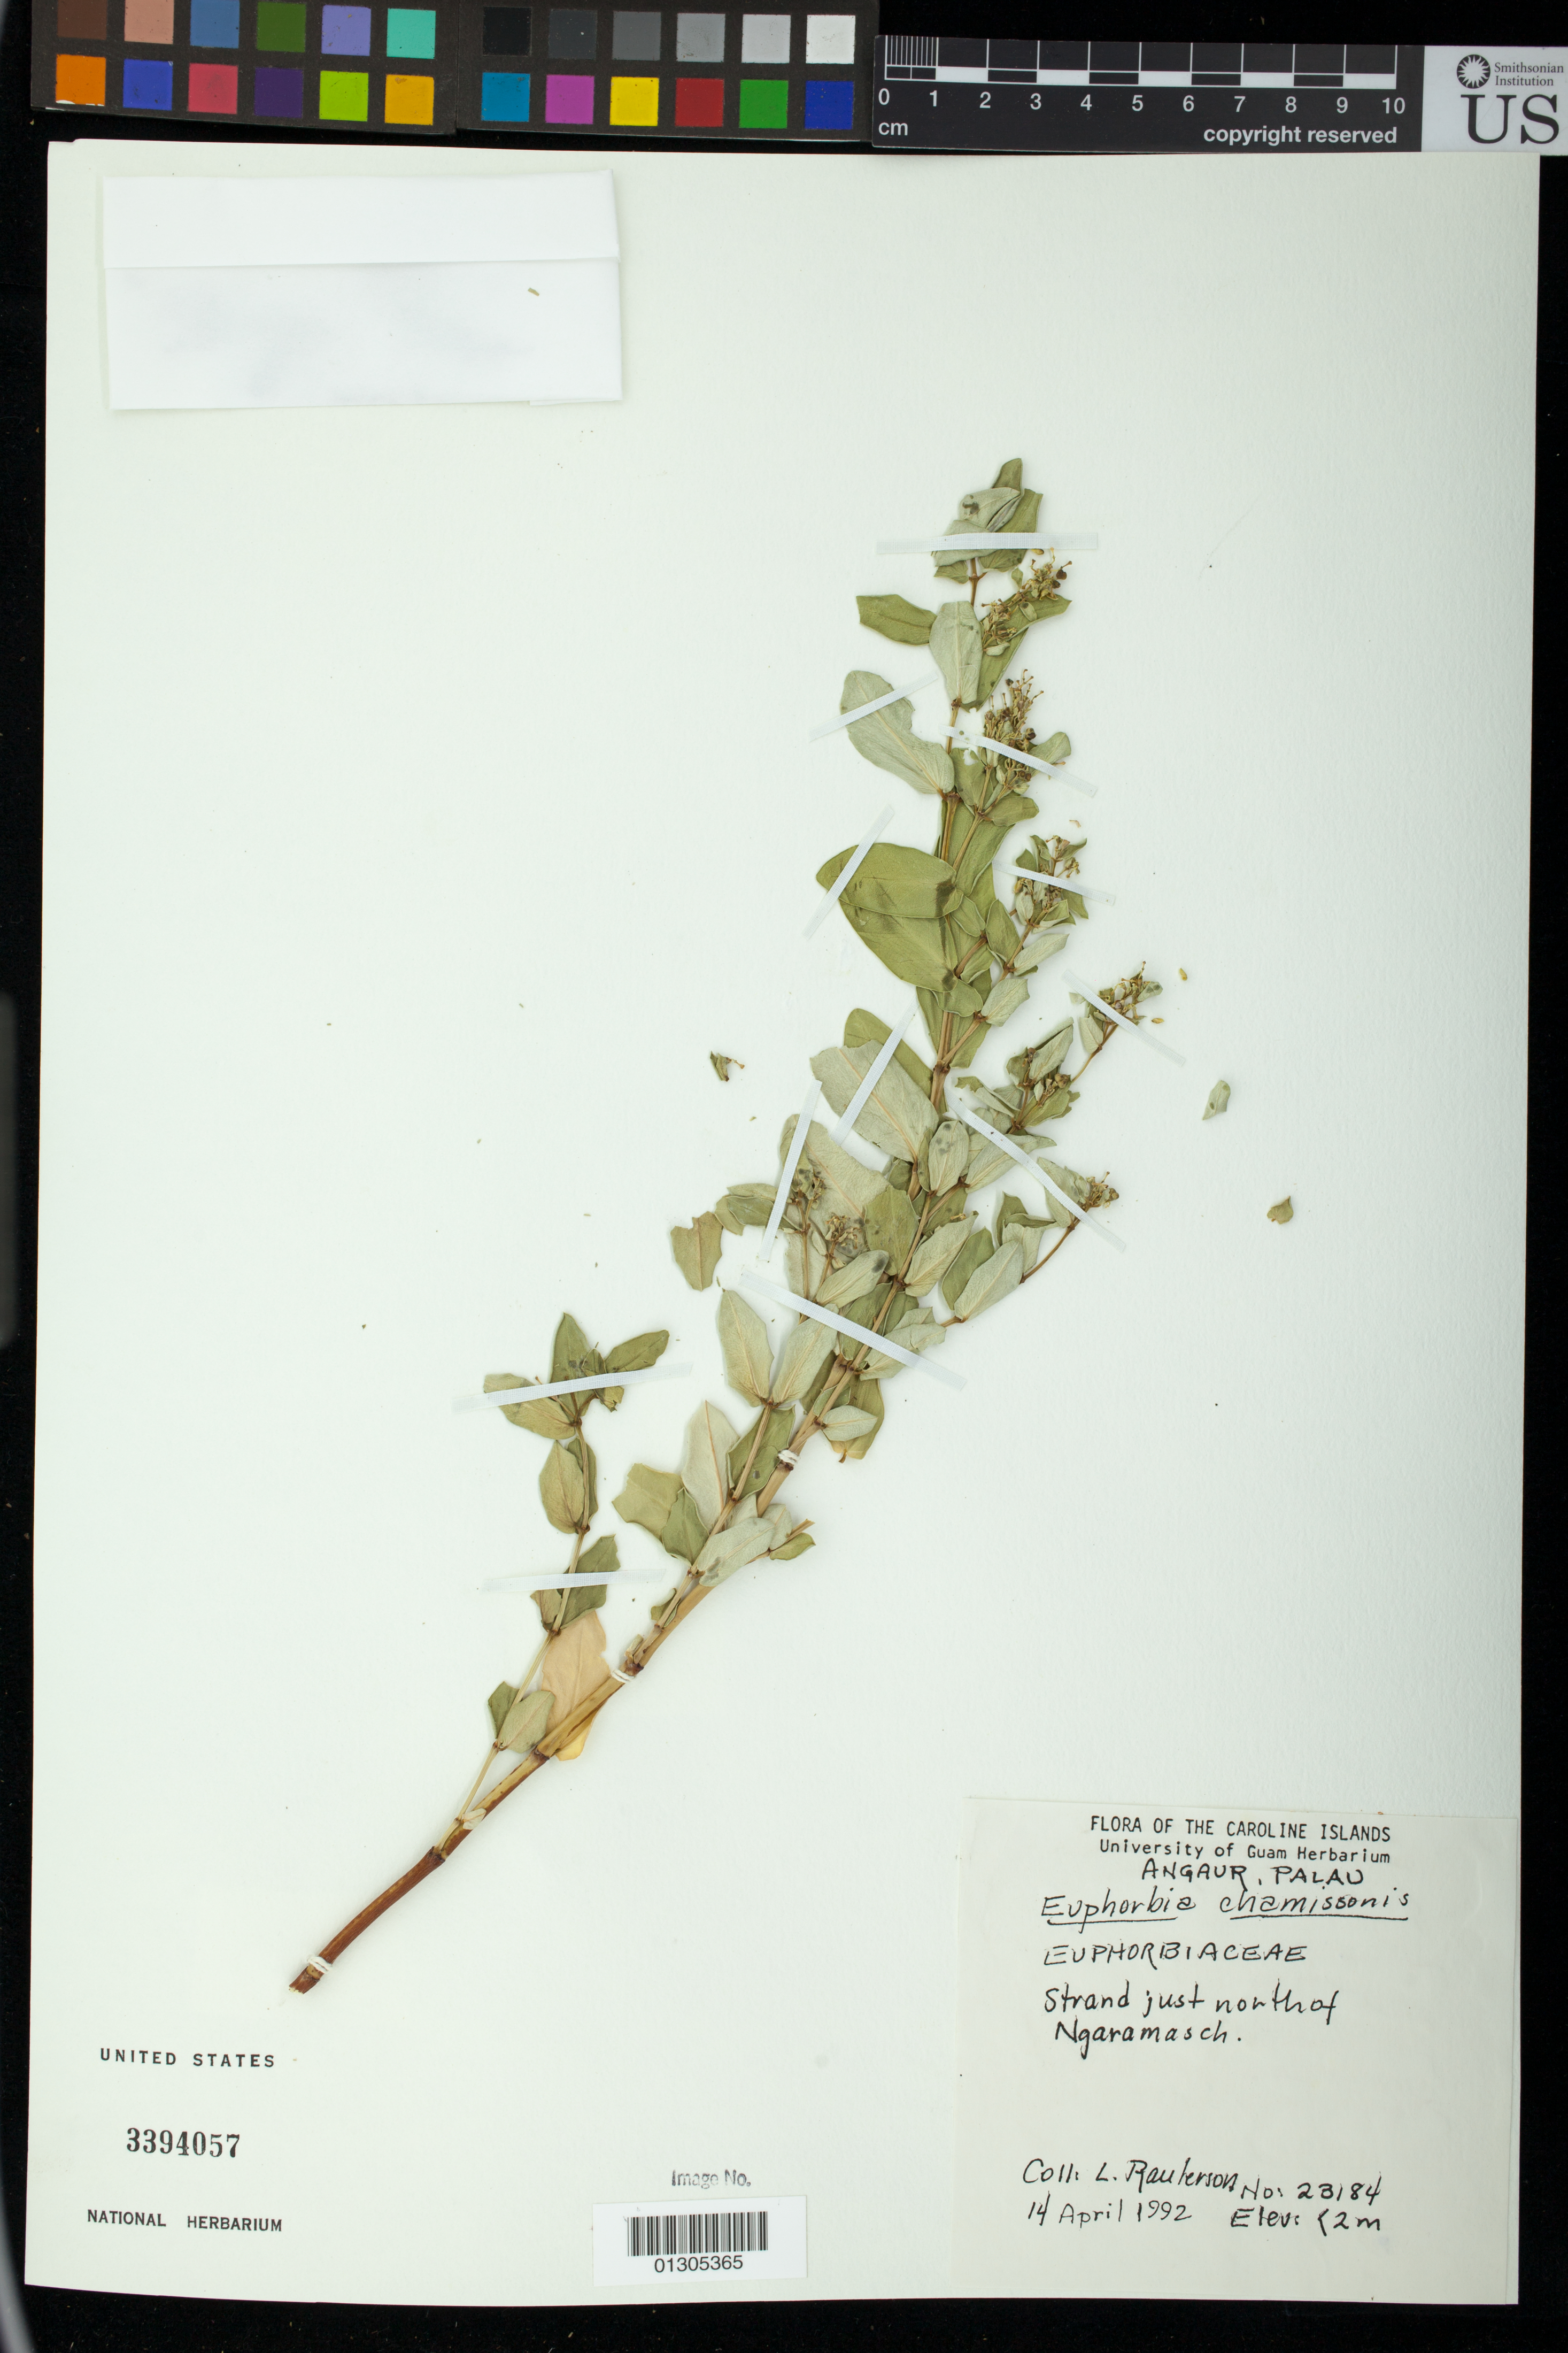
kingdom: Plantae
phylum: Tracheophyta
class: Magnoliopsida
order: Malpighiales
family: Euphorbiaceae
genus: Euphorbia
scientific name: Euphorbia chamissonis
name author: (Klotzsch ex Klotzsch & Garcke) Boiss.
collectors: L. Raulerson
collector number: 23184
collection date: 1992-04-14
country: Palau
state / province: Angaur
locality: Strand just north of Ngaramasch (Ngaramash).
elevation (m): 0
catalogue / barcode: US 3394057